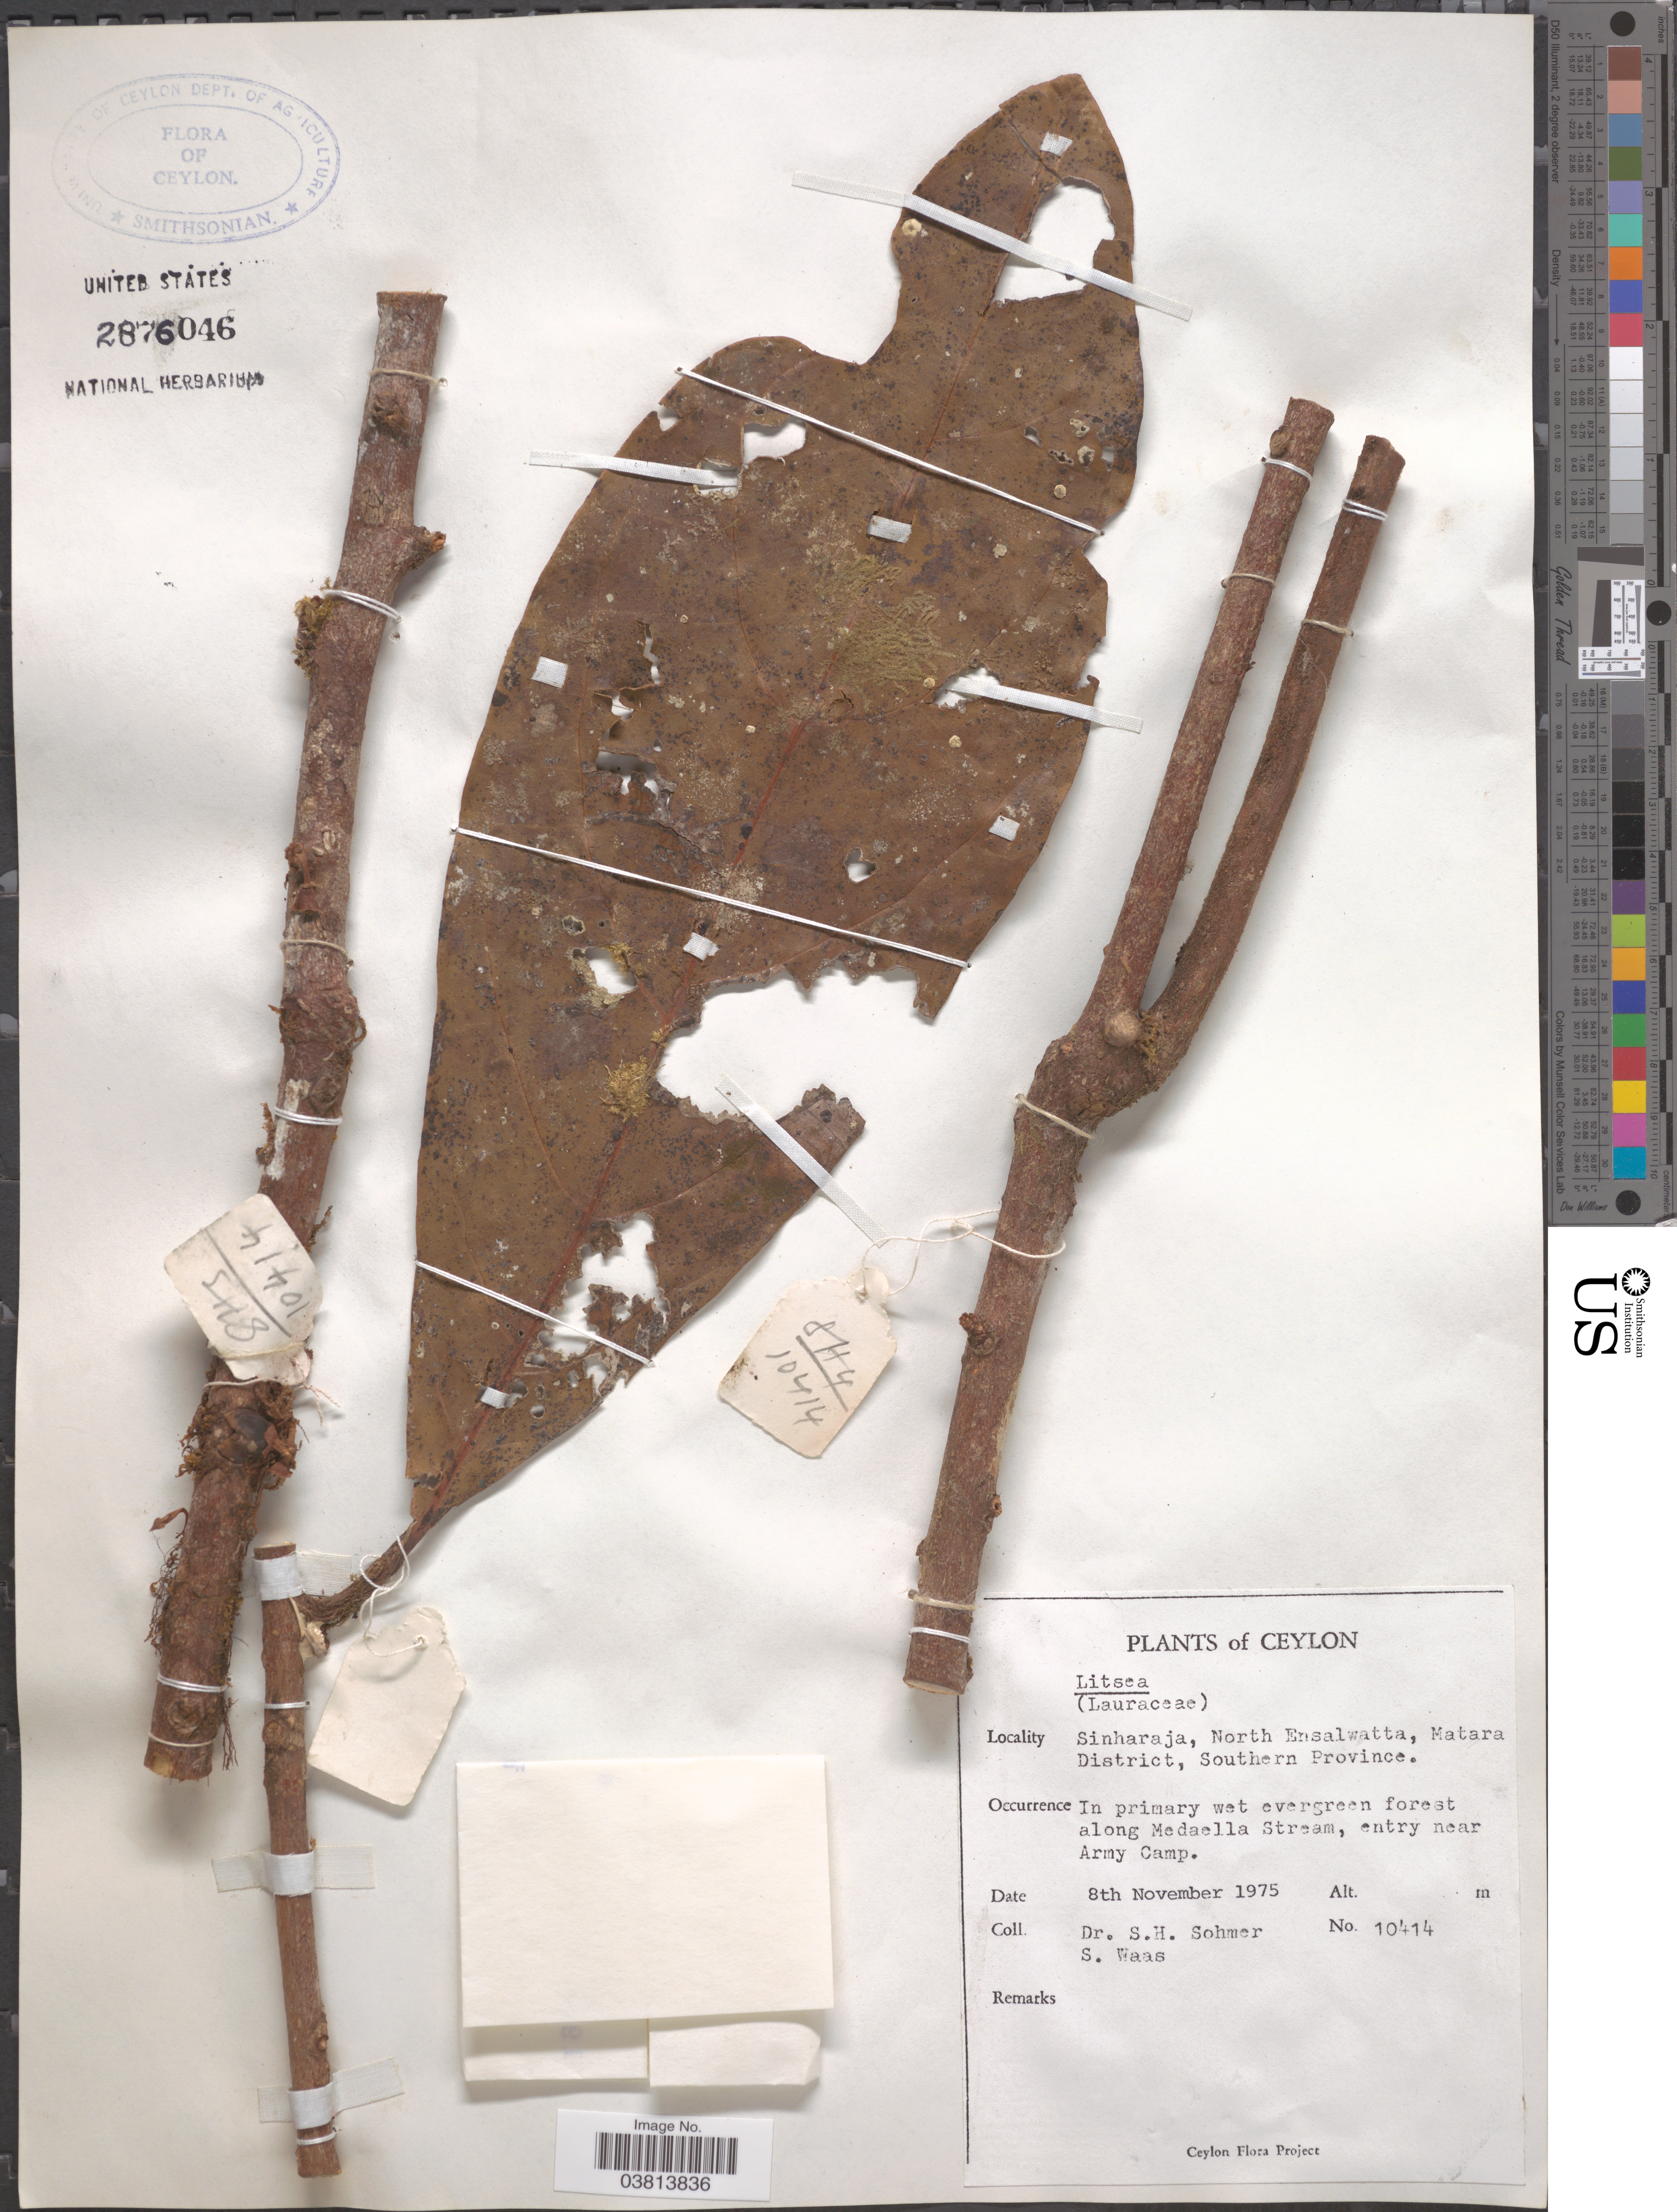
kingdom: Plantae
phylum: Tracheophyta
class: Magnoliopsida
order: Laurales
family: Lauraceae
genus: Litsea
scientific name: Litsea sp.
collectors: S. H. Sohmer & S. Waas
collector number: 10414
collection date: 1975-11-08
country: Sri Lanka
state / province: Southern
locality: Ceylon. Sinharaja, North Ensalwatta, Matara District. In primary wet evergreen forest along Medaella Stream, entry near Army Camp.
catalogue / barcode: US 2876046